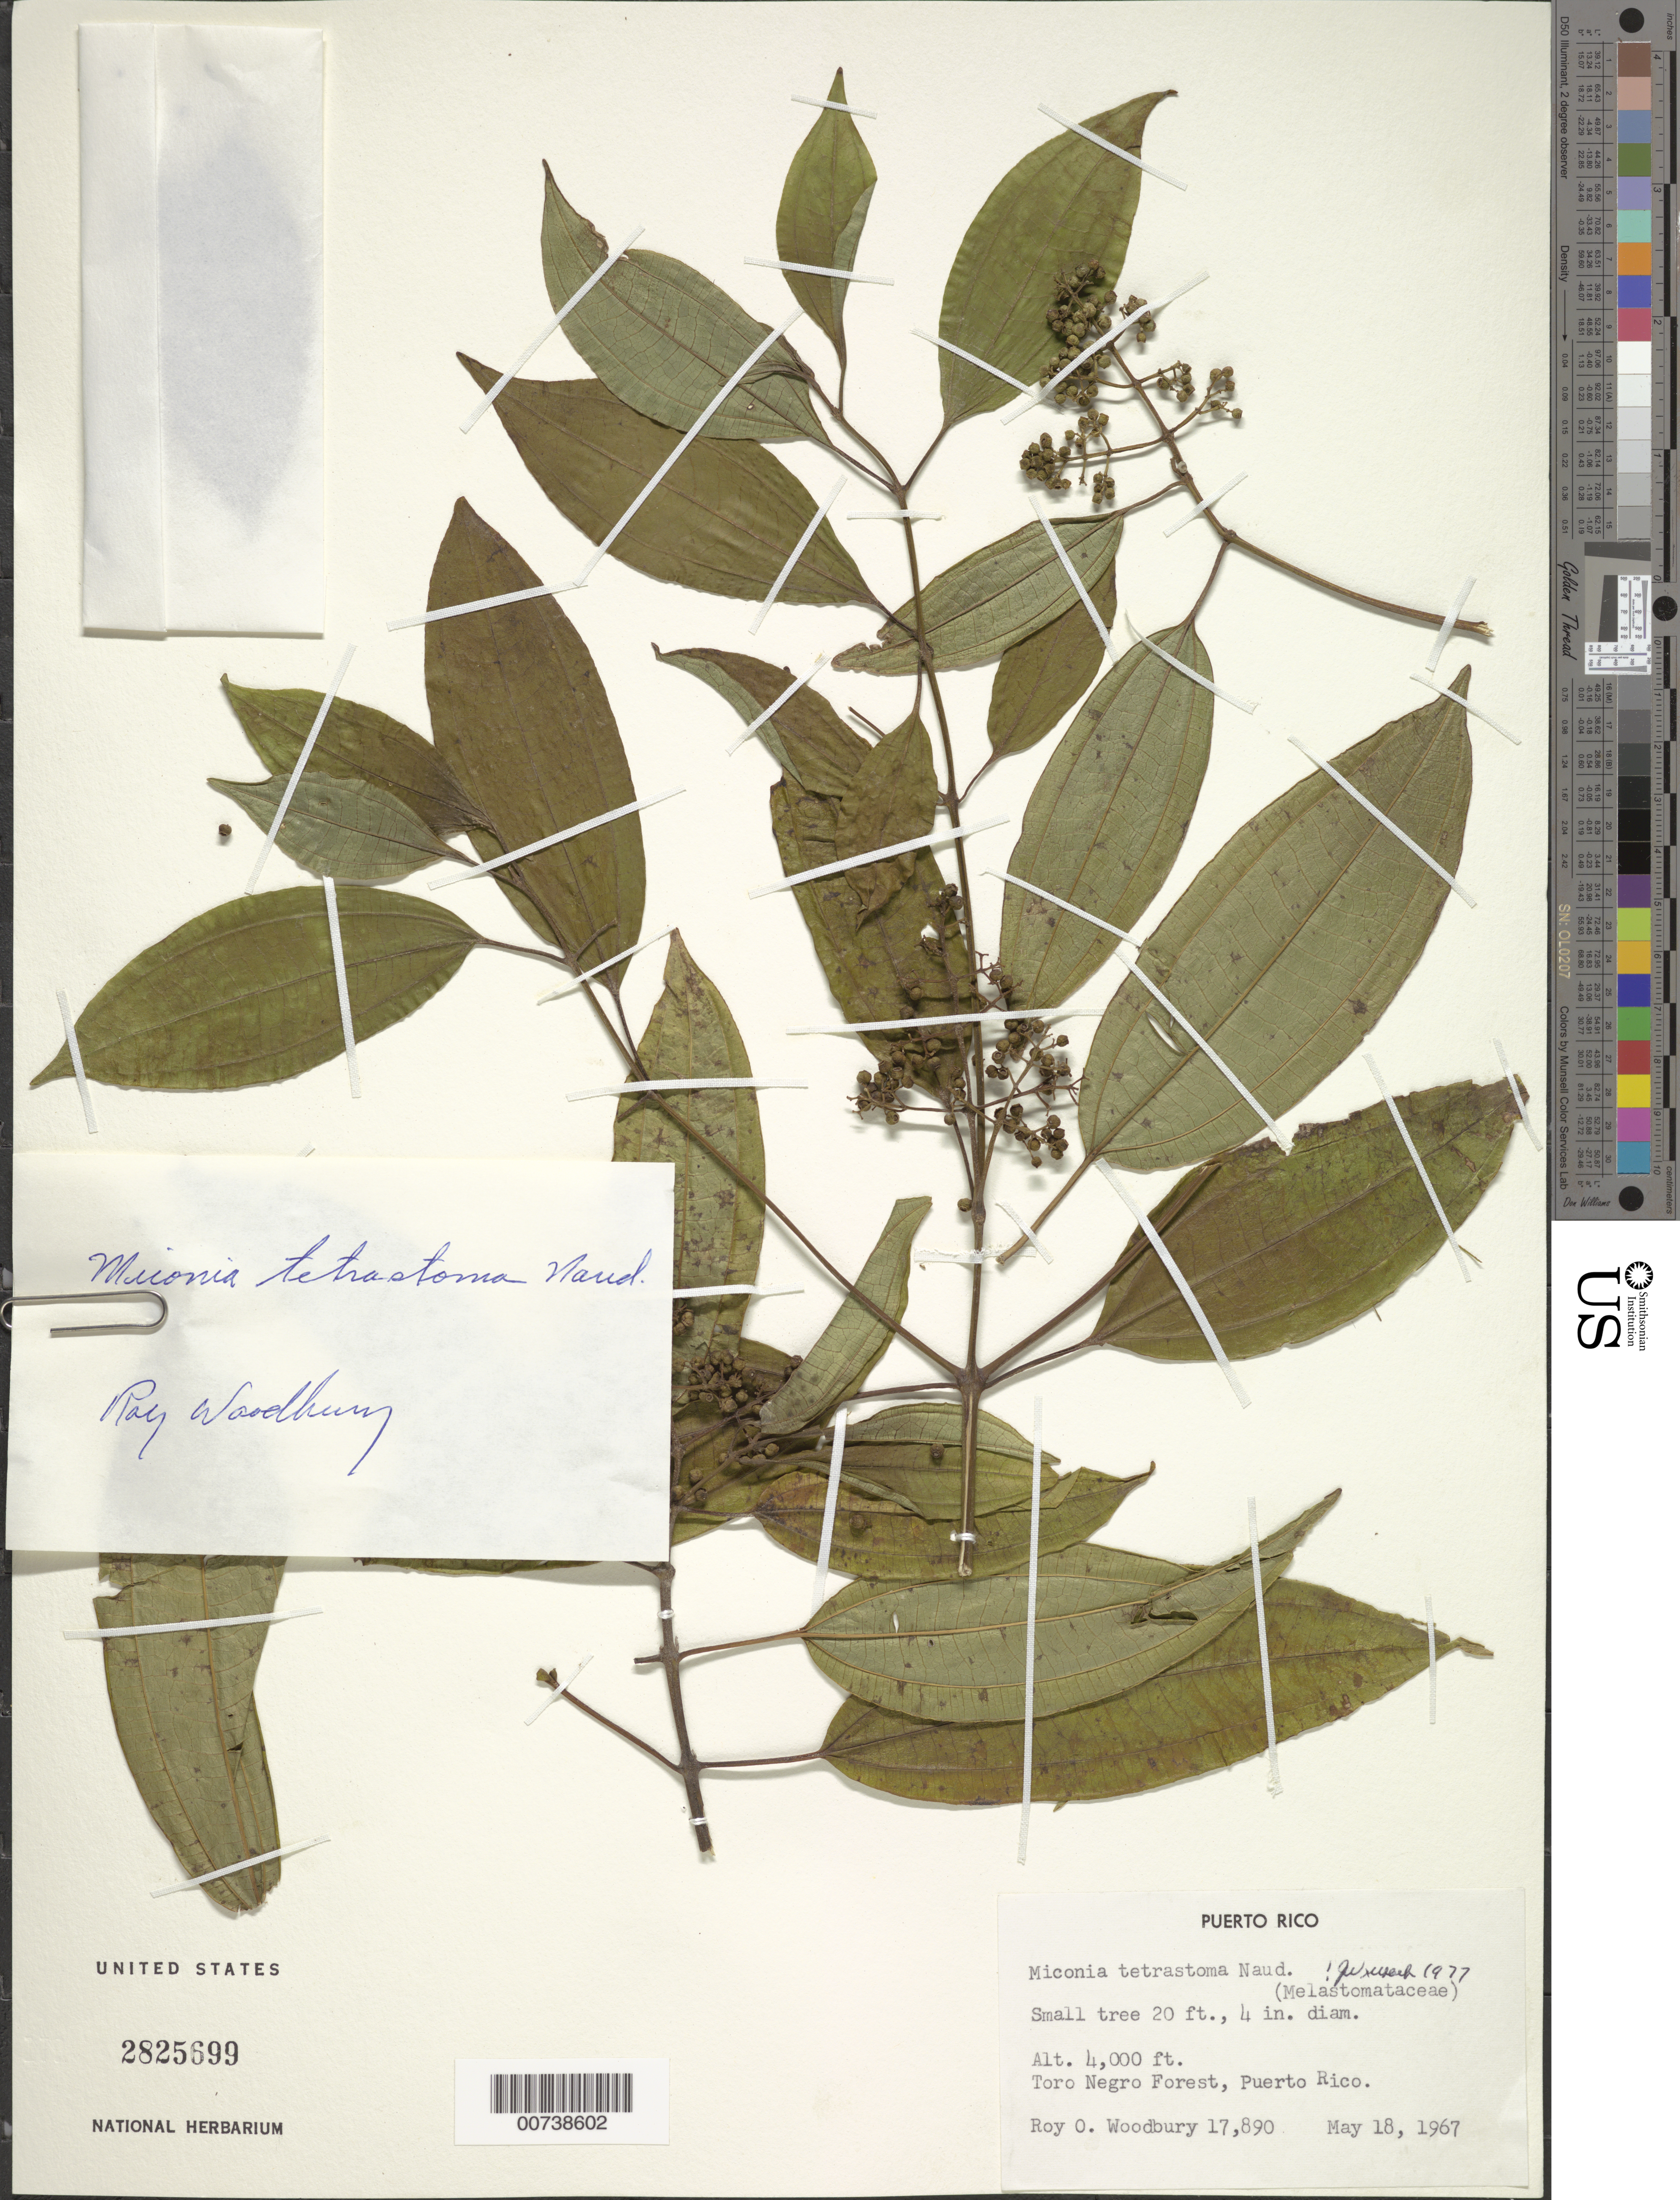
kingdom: Plantae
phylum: Tracheophyta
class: Magnoliopsida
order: Myrtales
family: Melastomataceae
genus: Miconia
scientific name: Miconia tetrandra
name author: (Sw.) D. Don ex G. Don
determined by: Woodbury, R. O.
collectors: R. O. Woodbury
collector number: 17890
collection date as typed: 18 May 1967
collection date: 1967-05-18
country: Puerto Rico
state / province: Villalba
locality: Toro Negro Forest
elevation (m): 1219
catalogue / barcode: US 2825699